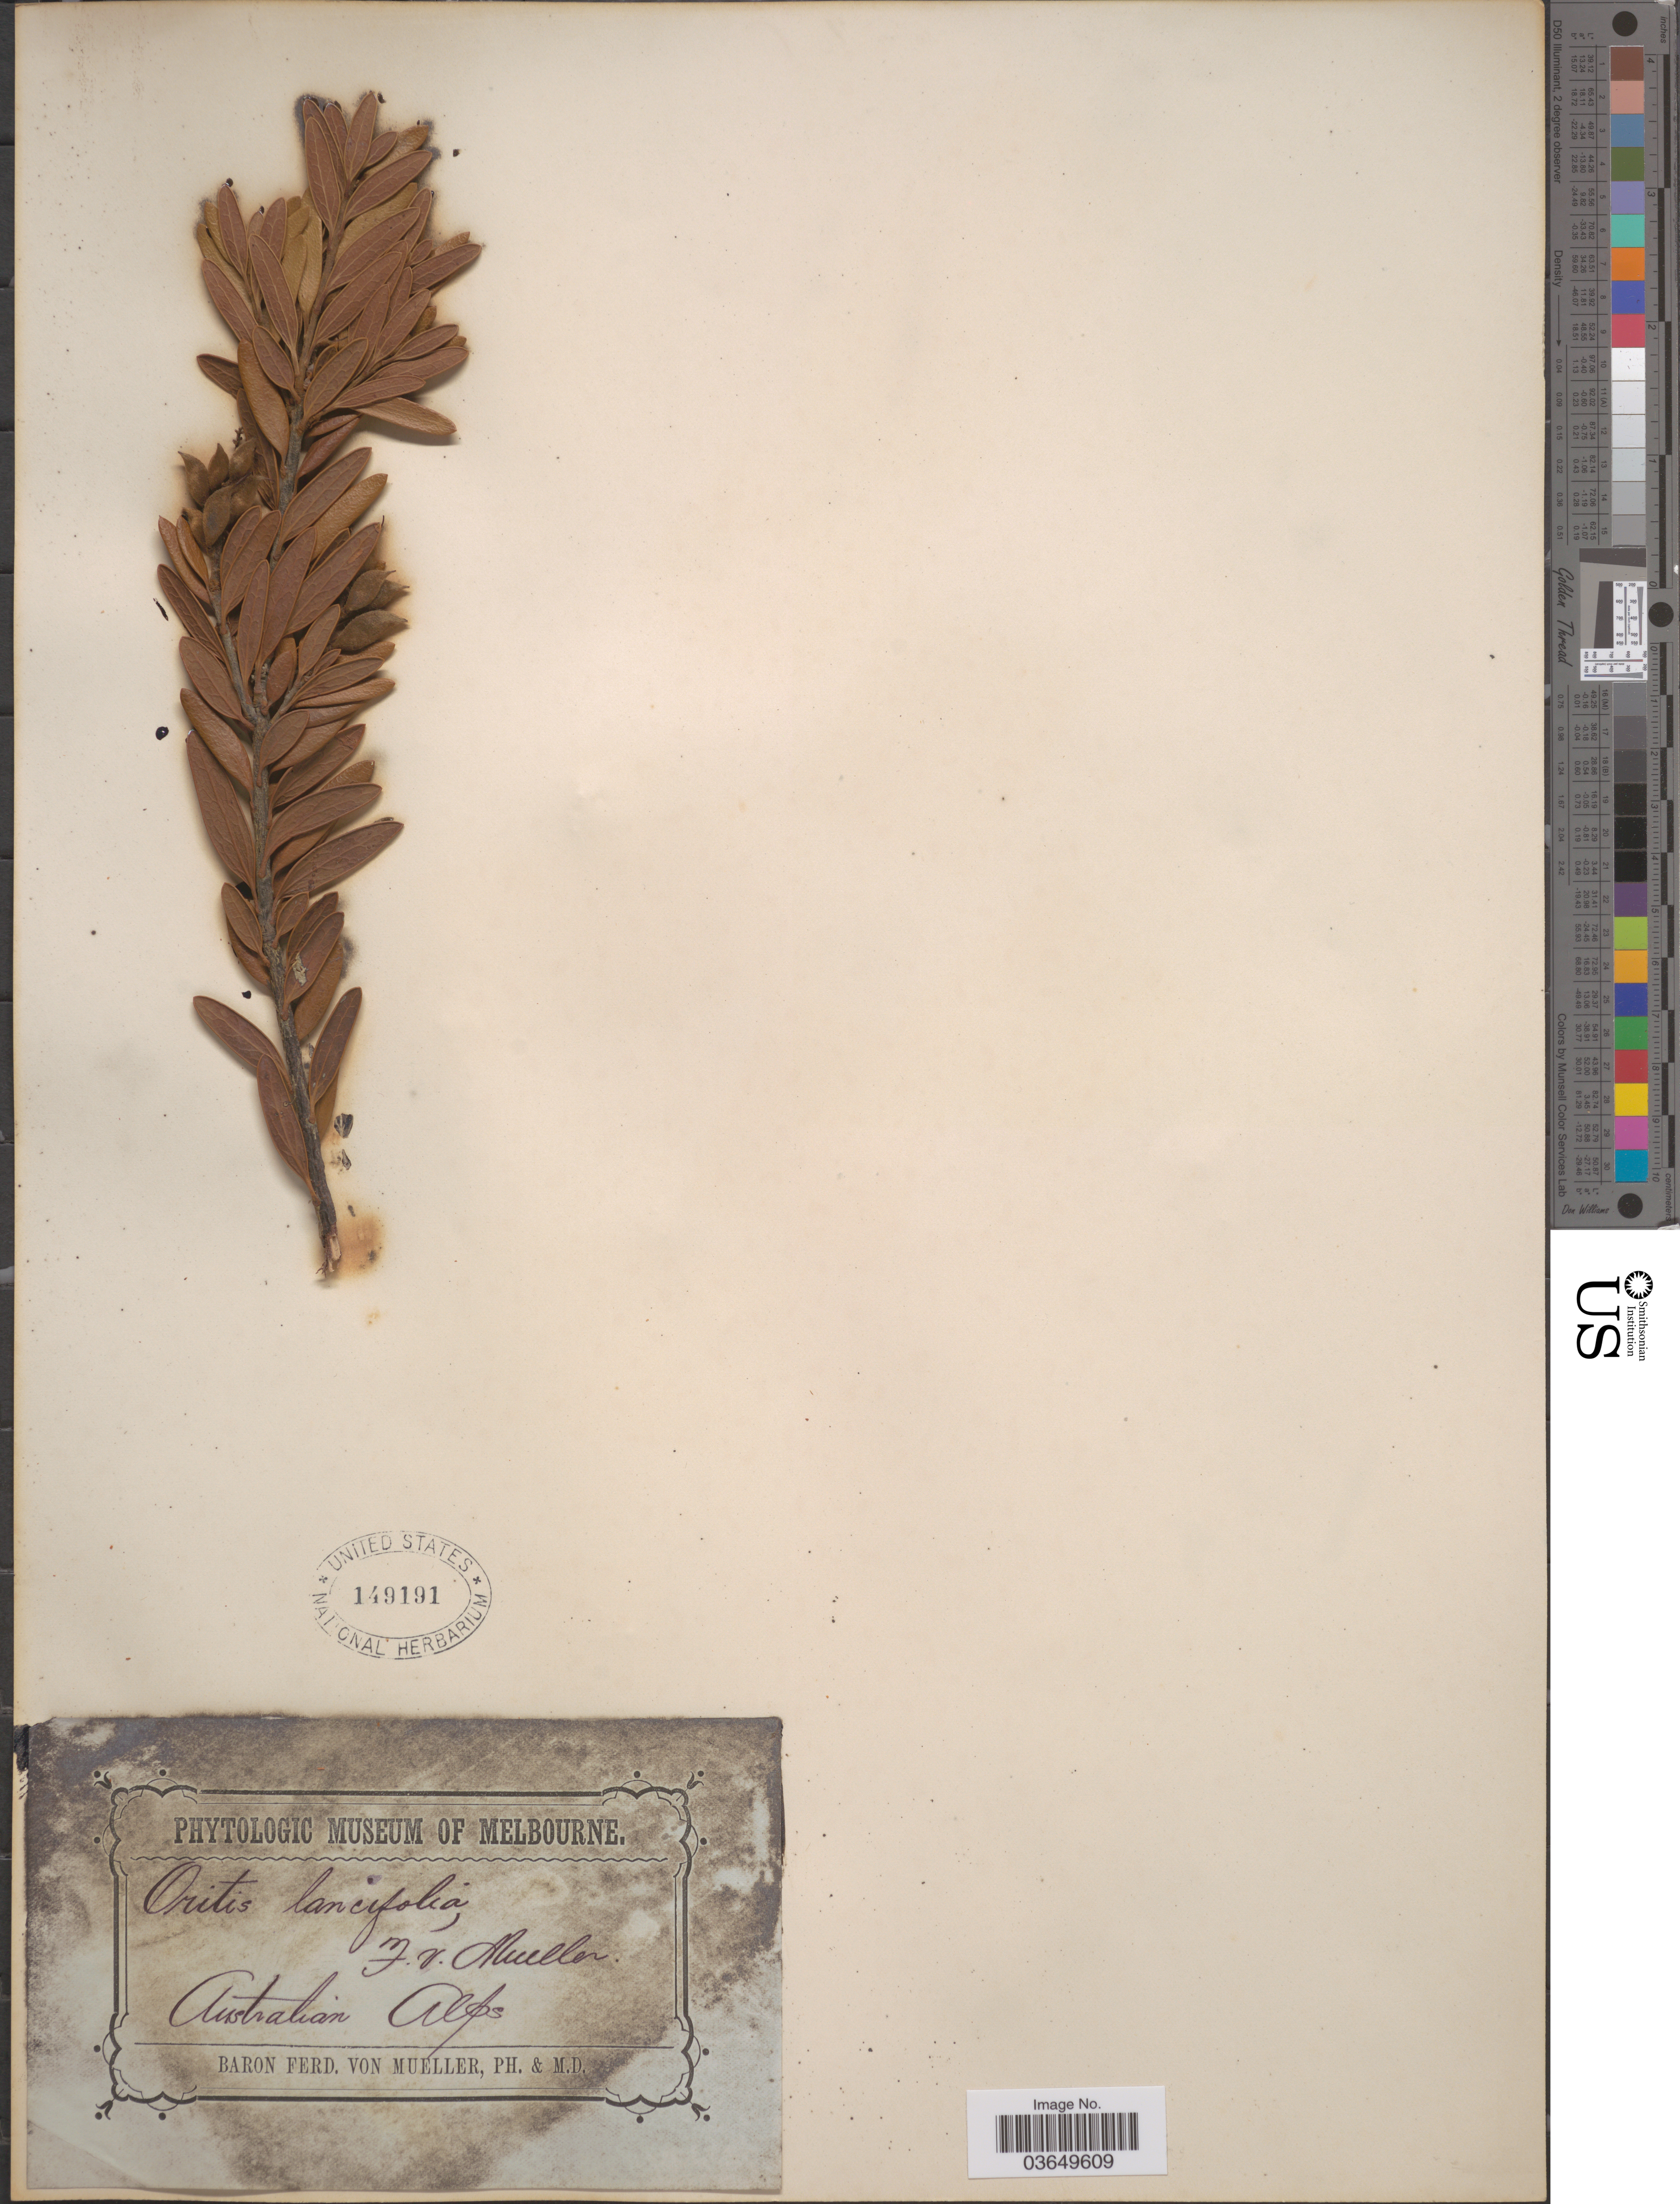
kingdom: Plantae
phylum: Tracheophyta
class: Magnoliopsida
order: Proteales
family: Proteaceae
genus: Orites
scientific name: Orites lancifolius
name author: F. Muell.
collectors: F. Mueller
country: Australia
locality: Australian Alps.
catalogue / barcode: US 149191